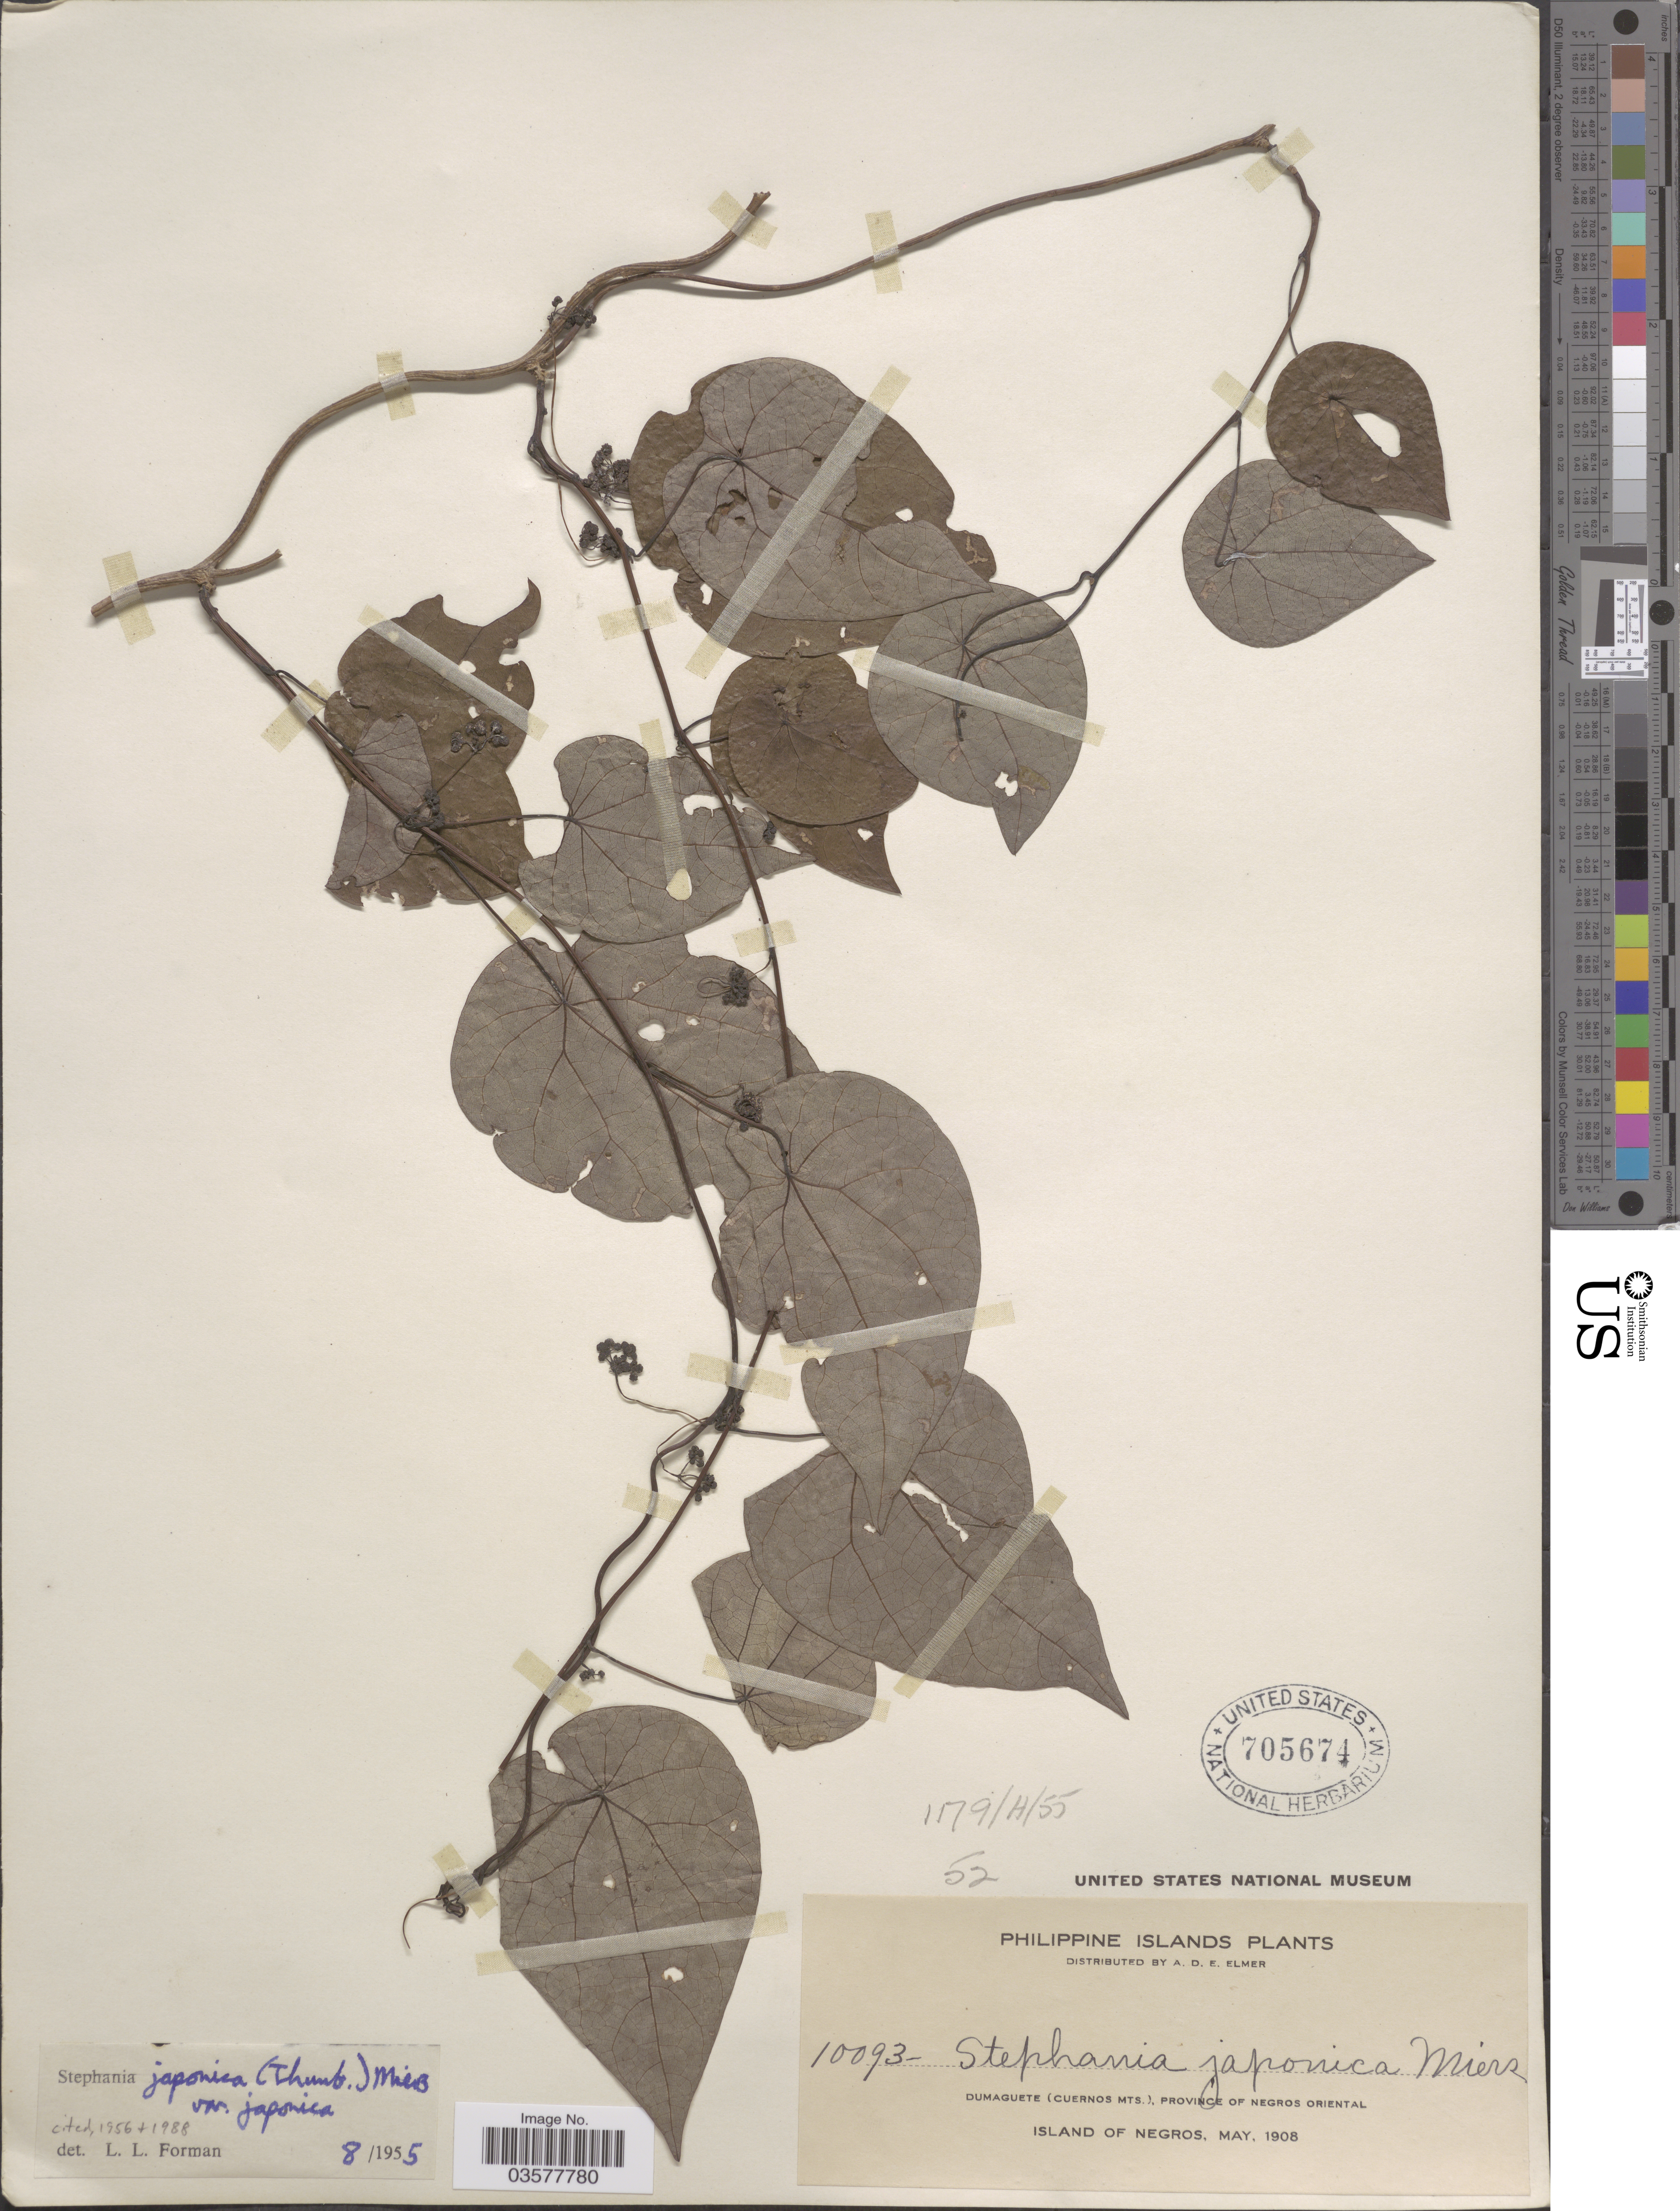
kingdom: Plantae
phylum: Tracheophyta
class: Magnoliopsida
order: Ranunculales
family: Menispermaceae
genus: Stephania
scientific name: Stephania japonica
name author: (Thunb.) Miers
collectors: A. D. E. Elmer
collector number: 10093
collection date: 1908-05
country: Philippines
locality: Philippine Islands. Dumaguete (Cuernos Mts.), Province of Negros Oriental. Island of Negros.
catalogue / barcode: US 705674